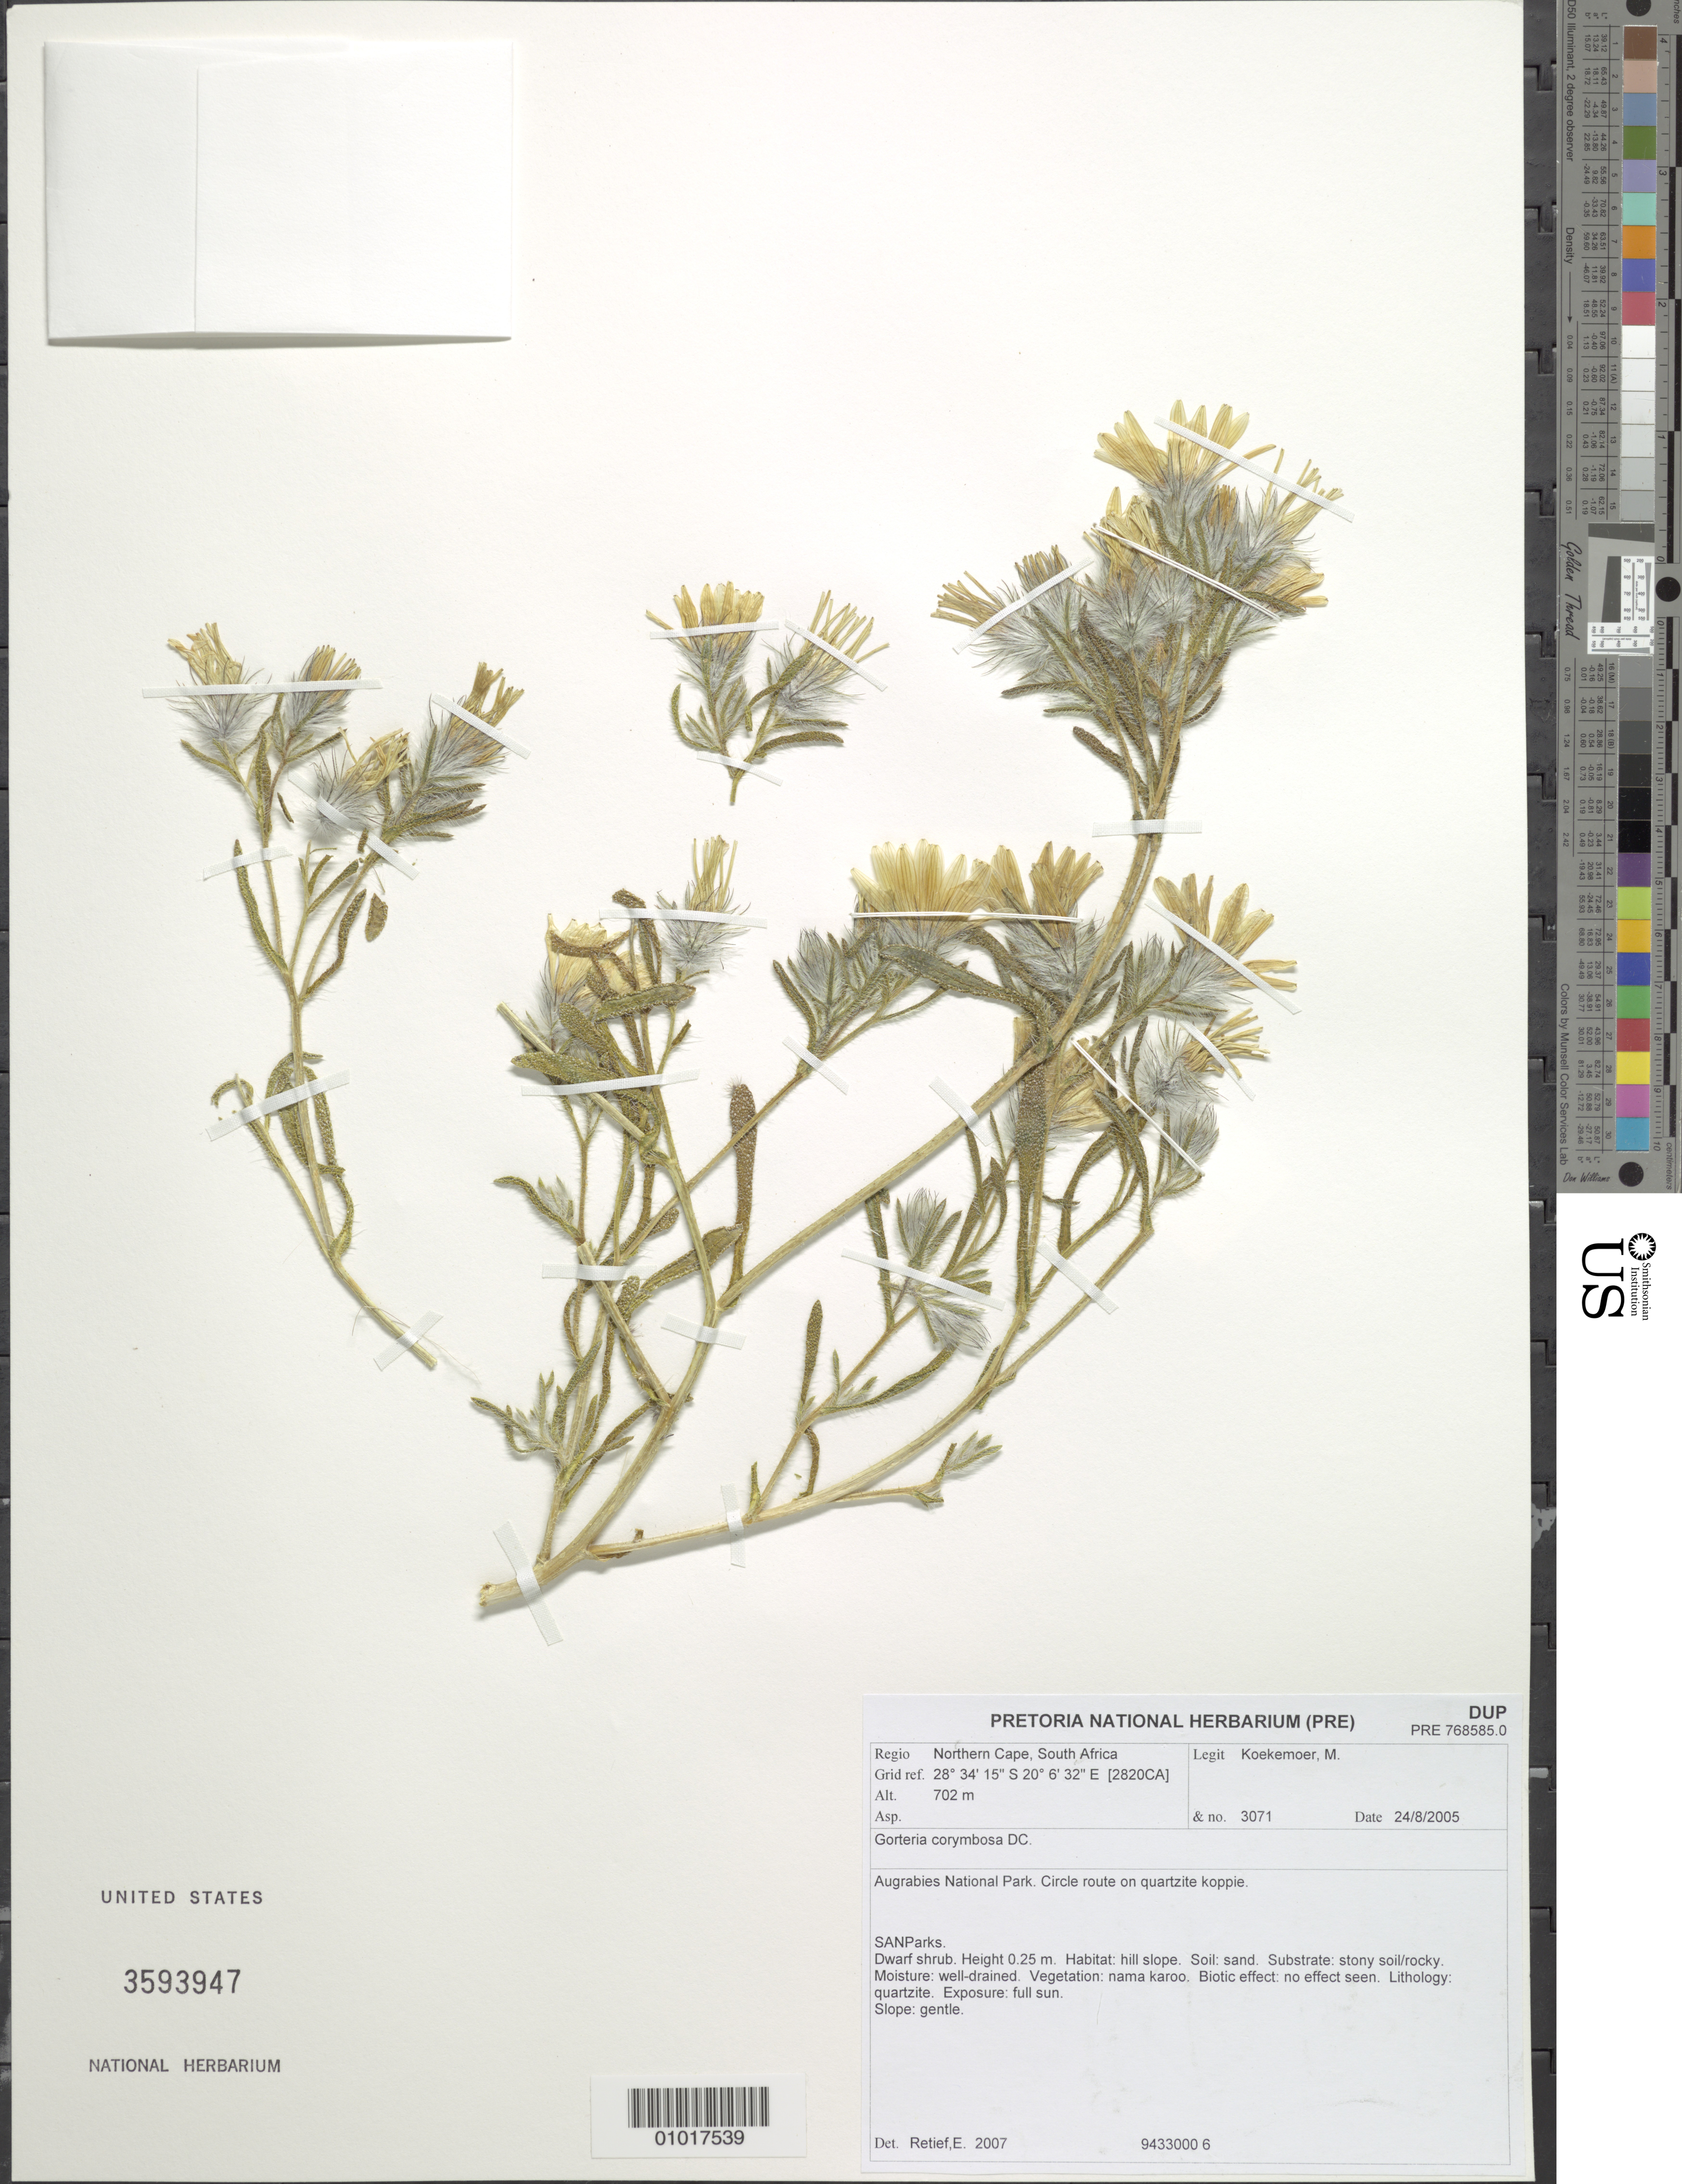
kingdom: Plantae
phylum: Tracheophyta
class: Magnoliopsida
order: Asterales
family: Asteraceae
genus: Gorteria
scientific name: Gorteria corymbosa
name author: DC.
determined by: Retief, E.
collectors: M. Koekemoer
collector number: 3071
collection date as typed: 24 August 2005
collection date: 2005-08-24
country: South Africa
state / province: Northern Cape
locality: Augrabies National Park. Circle route on quartzite koppie.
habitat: Hill slope. Soil: sand. Substrate: stony soil/rocky. Moisture: well-drained. Vegetation: nama karoo. Biotic effect: no effect seen…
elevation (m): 702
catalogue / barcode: US 3593947